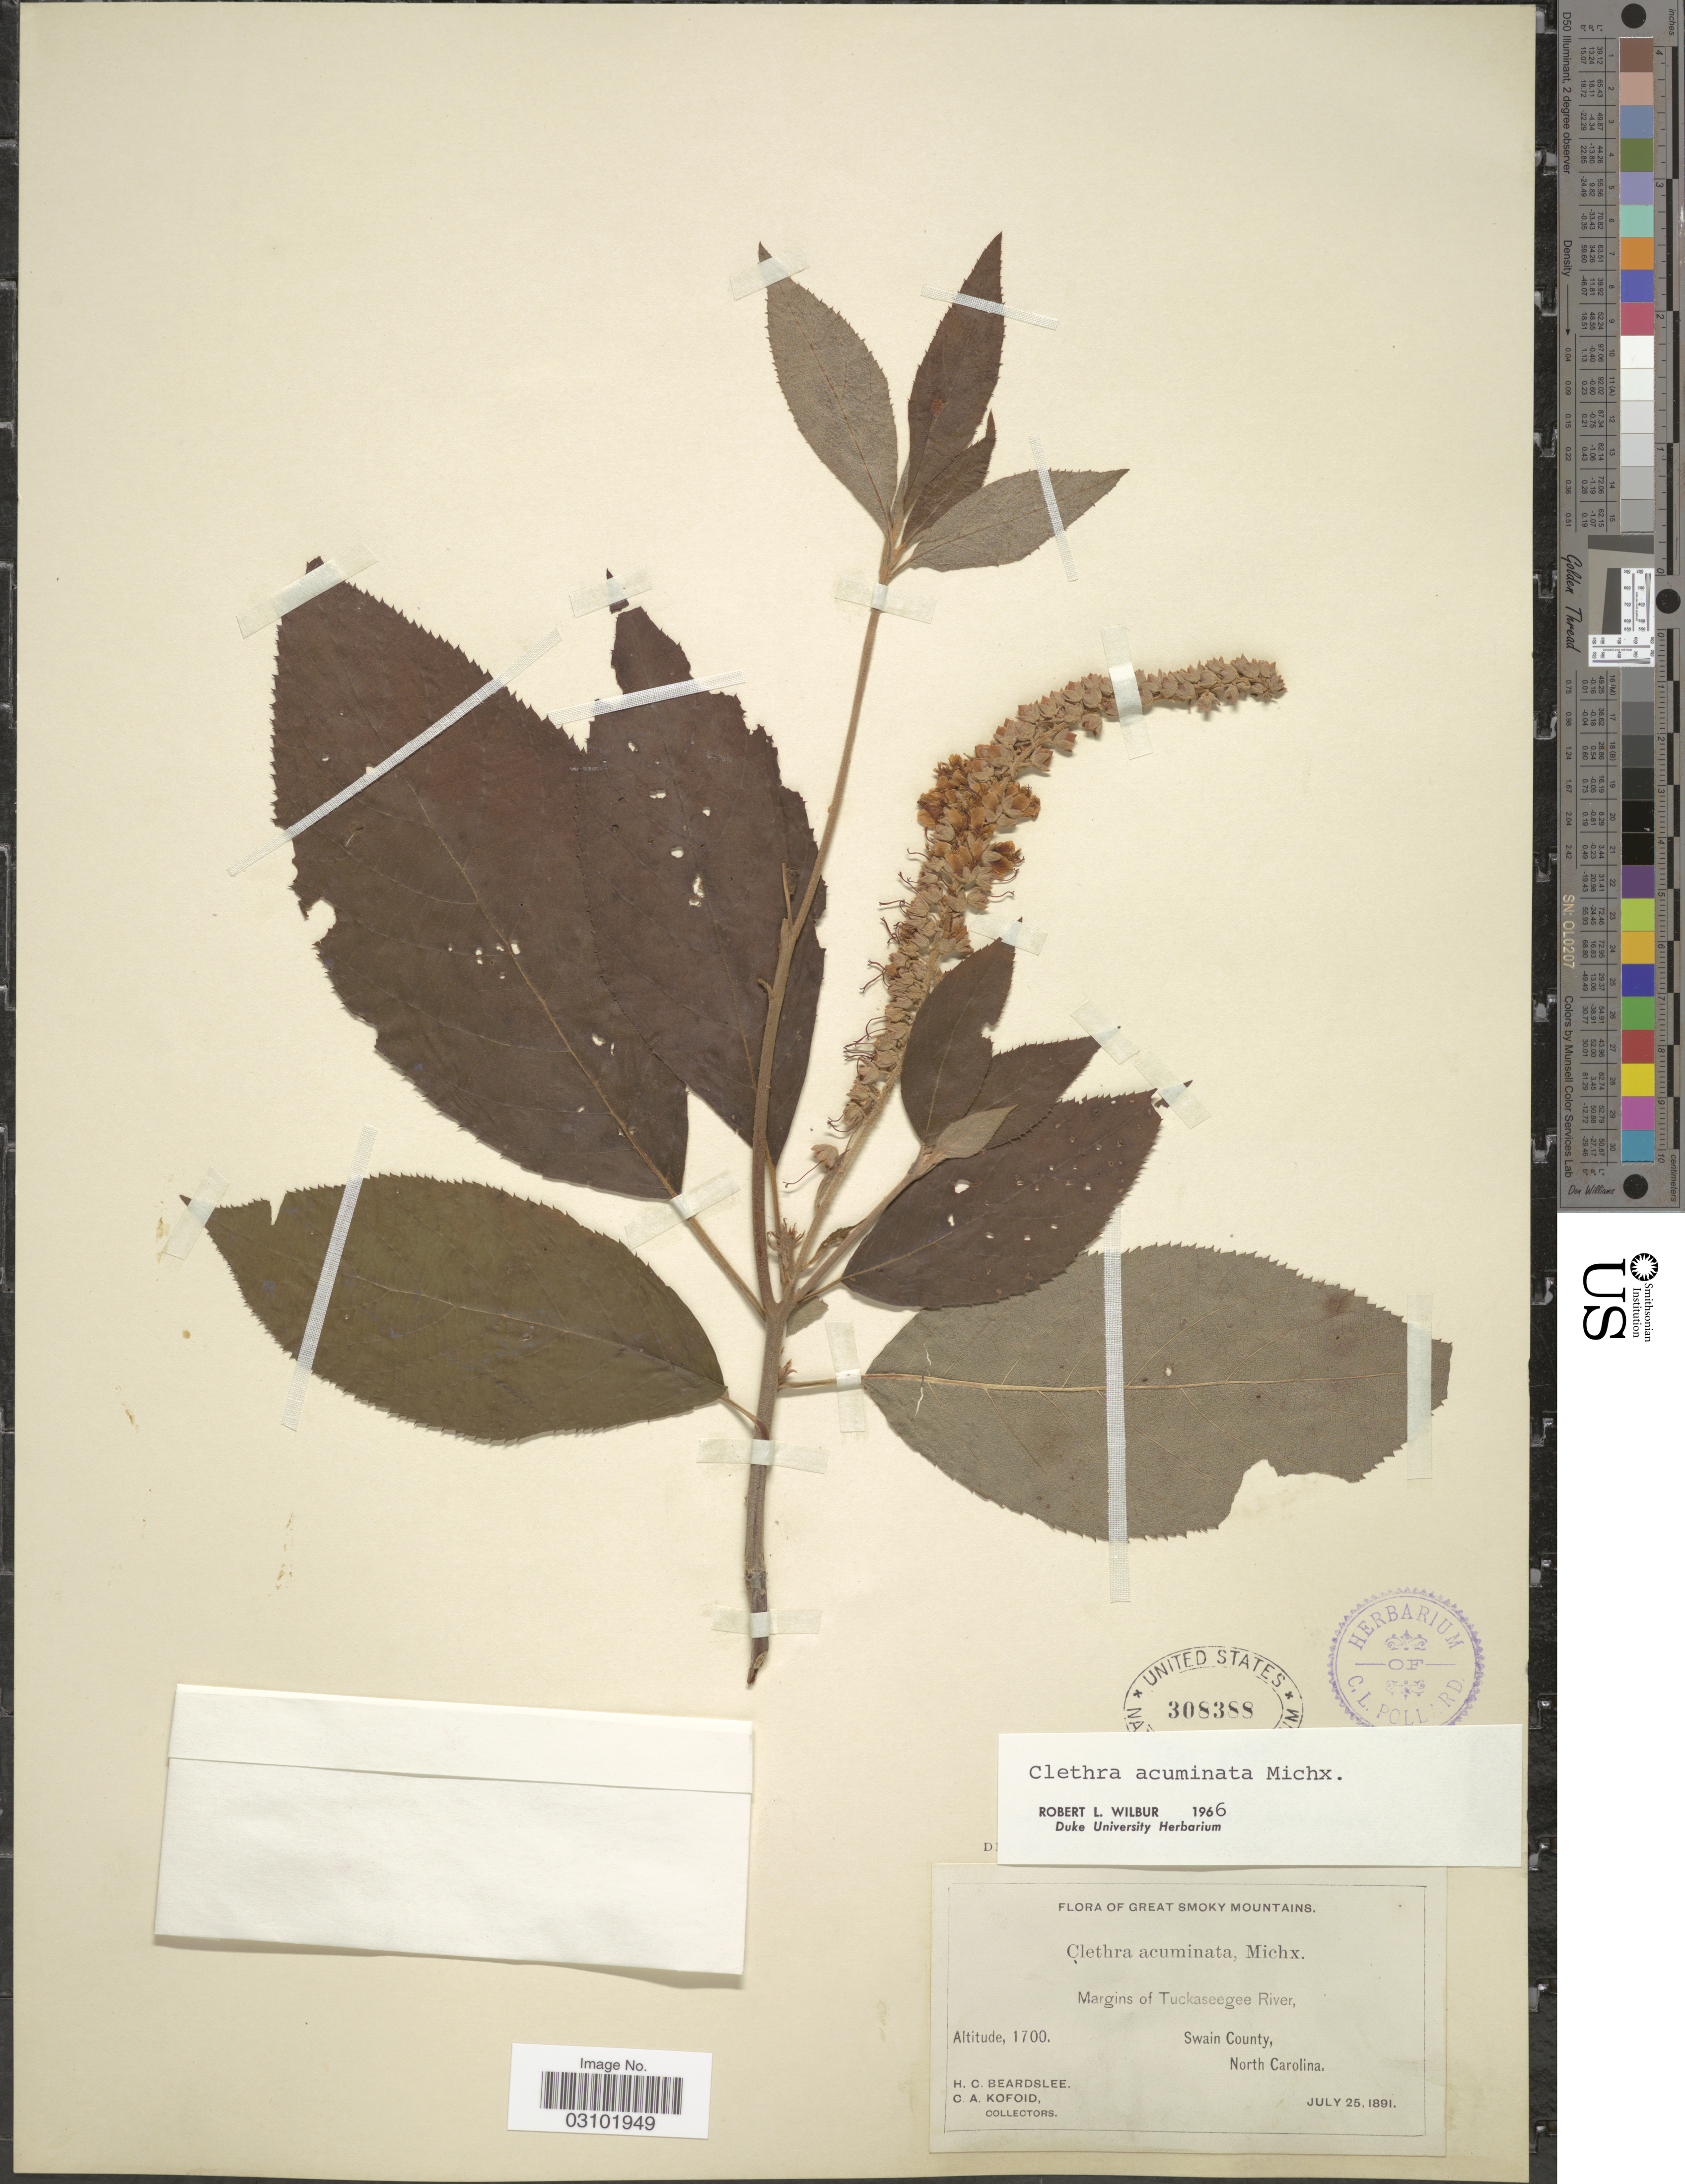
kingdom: Plantae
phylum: Tracheophyta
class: Magnoliopsida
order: Ericales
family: Clethraceae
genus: Clethra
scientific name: Clethra acuminata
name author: Michx.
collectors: H. Beardslee & C. Kofoid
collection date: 1891-07-25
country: United States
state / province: North Carolina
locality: Great Smoky Mountains. Margins of Tucjaseegee River, Swain County.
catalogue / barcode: US 308388